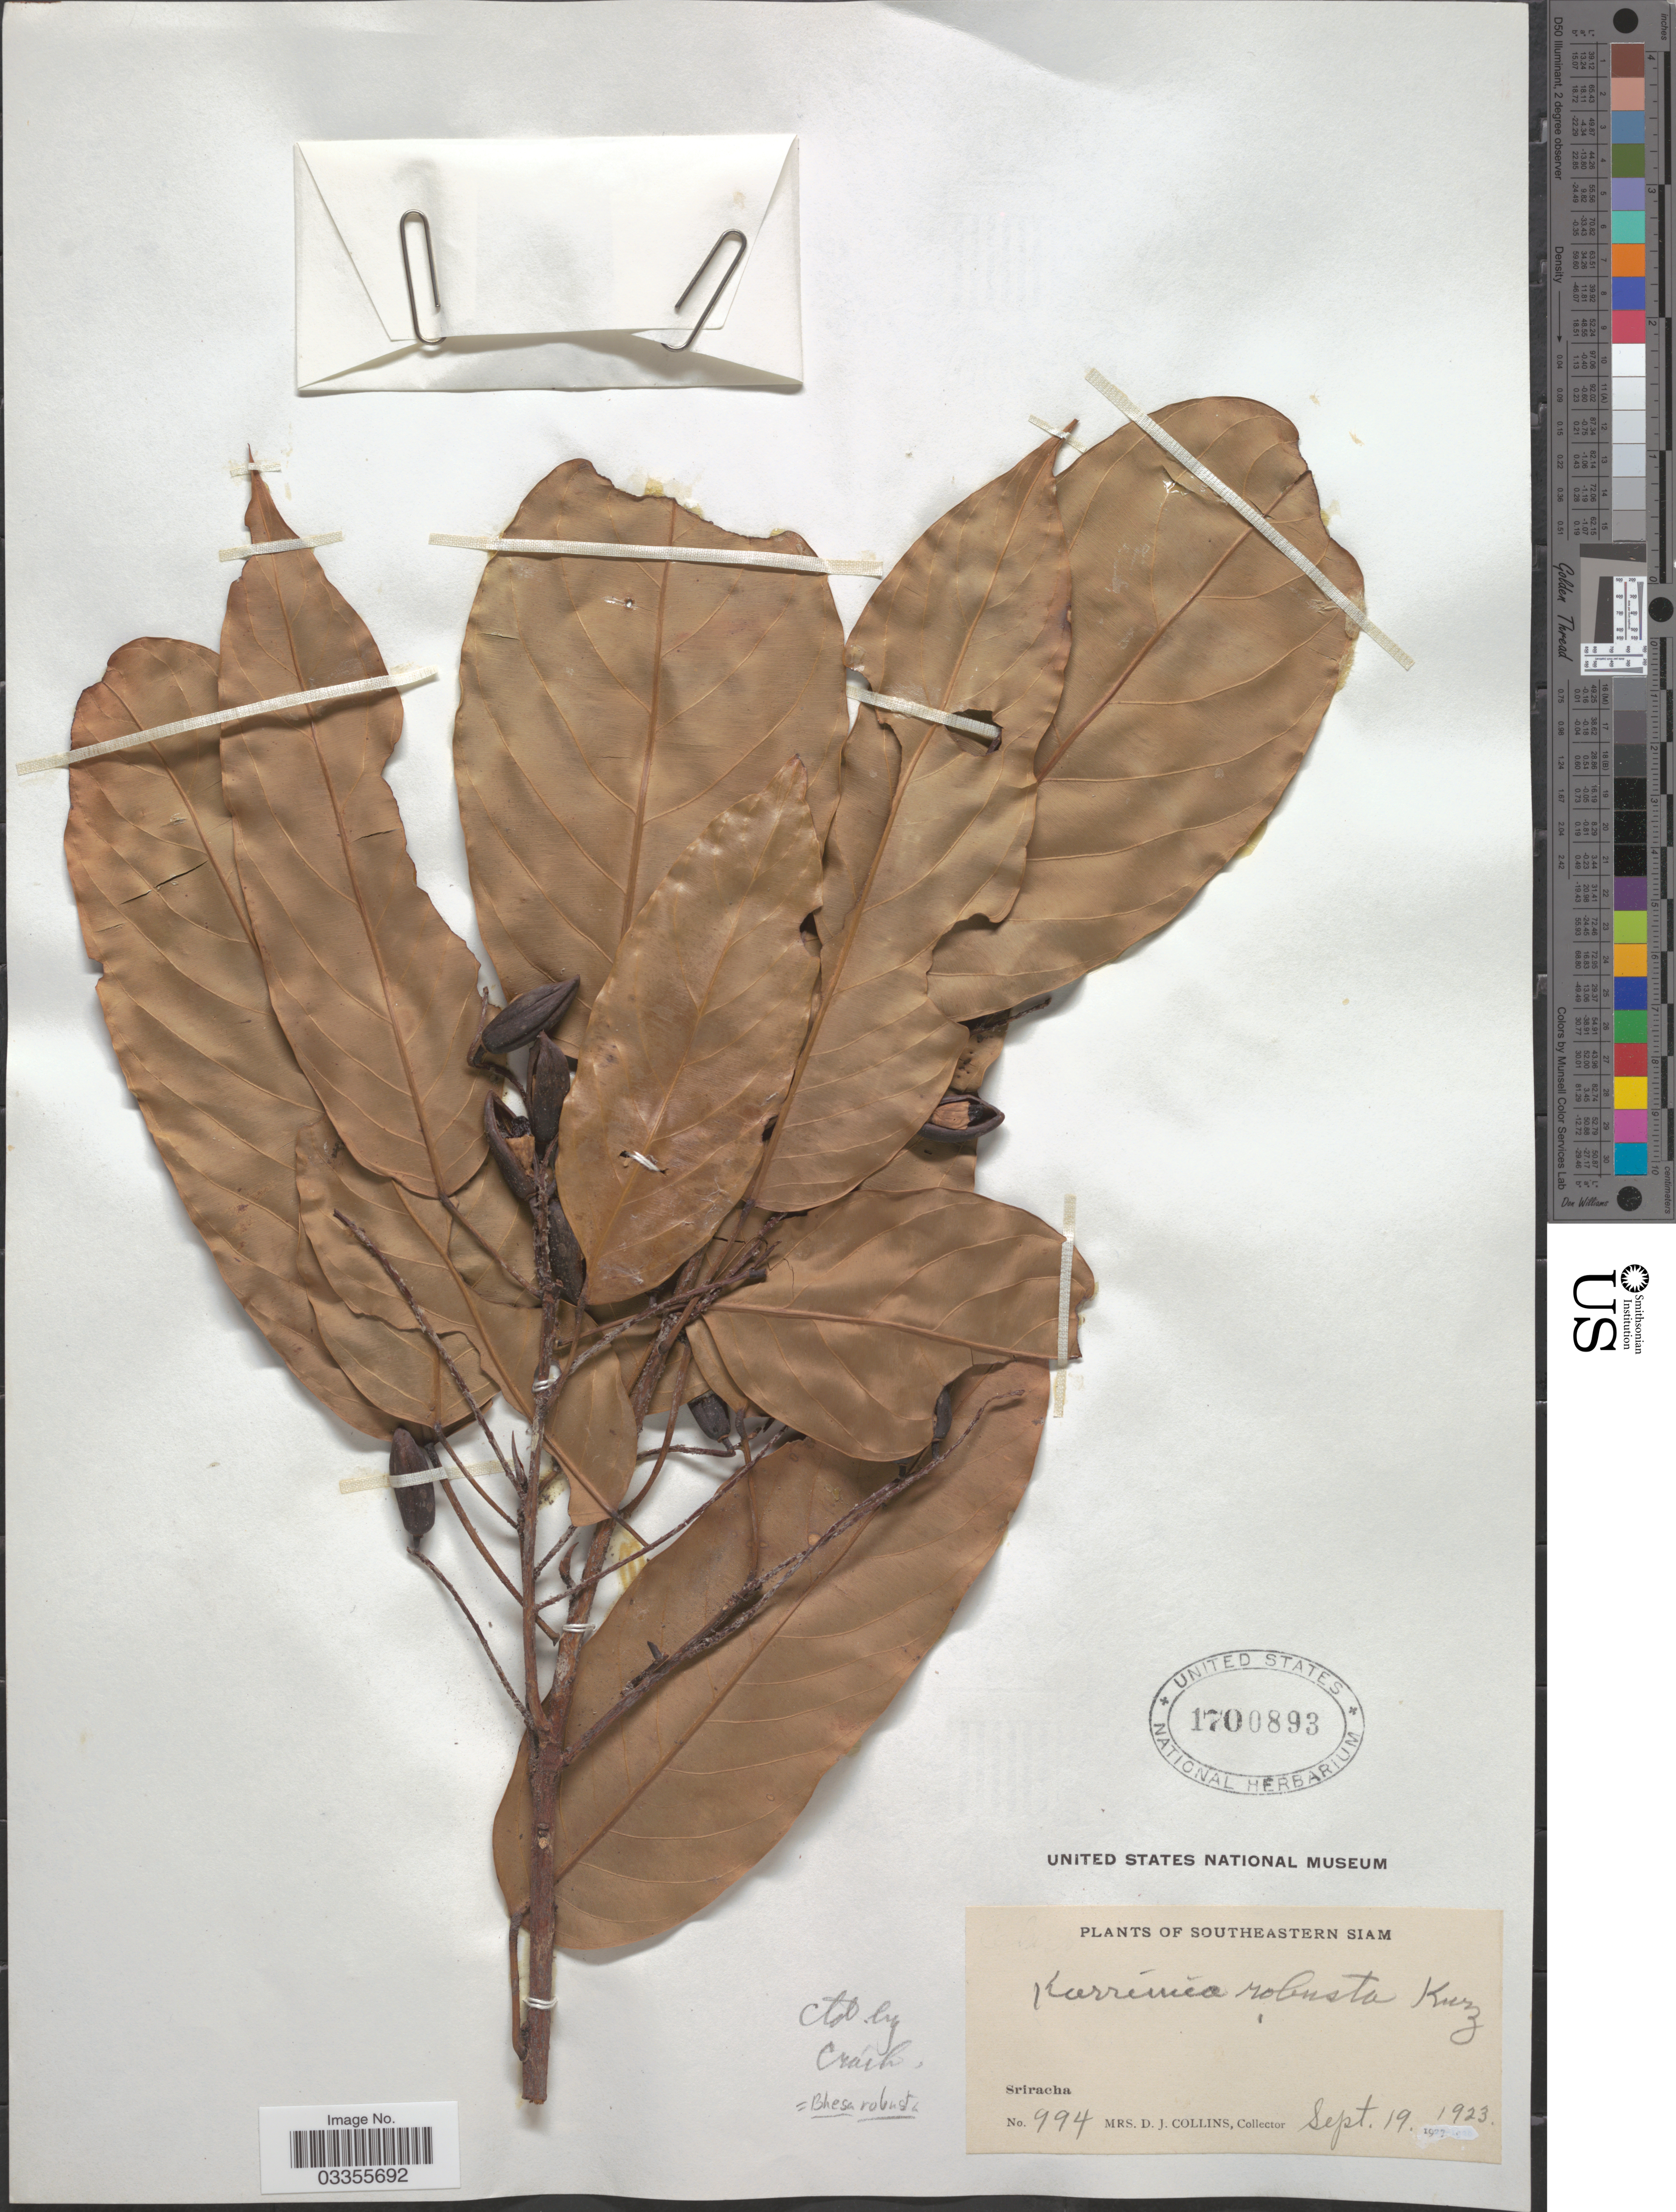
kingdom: Plantae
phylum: Tracheophyta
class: Magnoliopsida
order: Malpighiales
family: Centroplacaceae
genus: Bhesa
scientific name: Bhesa robusta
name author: (Roxb.) Ding Hou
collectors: Mrs. D. J. Collins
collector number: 994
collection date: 1923-09-19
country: Thailand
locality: Southeastern Siam. Sriracha.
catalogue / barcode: US 1700893